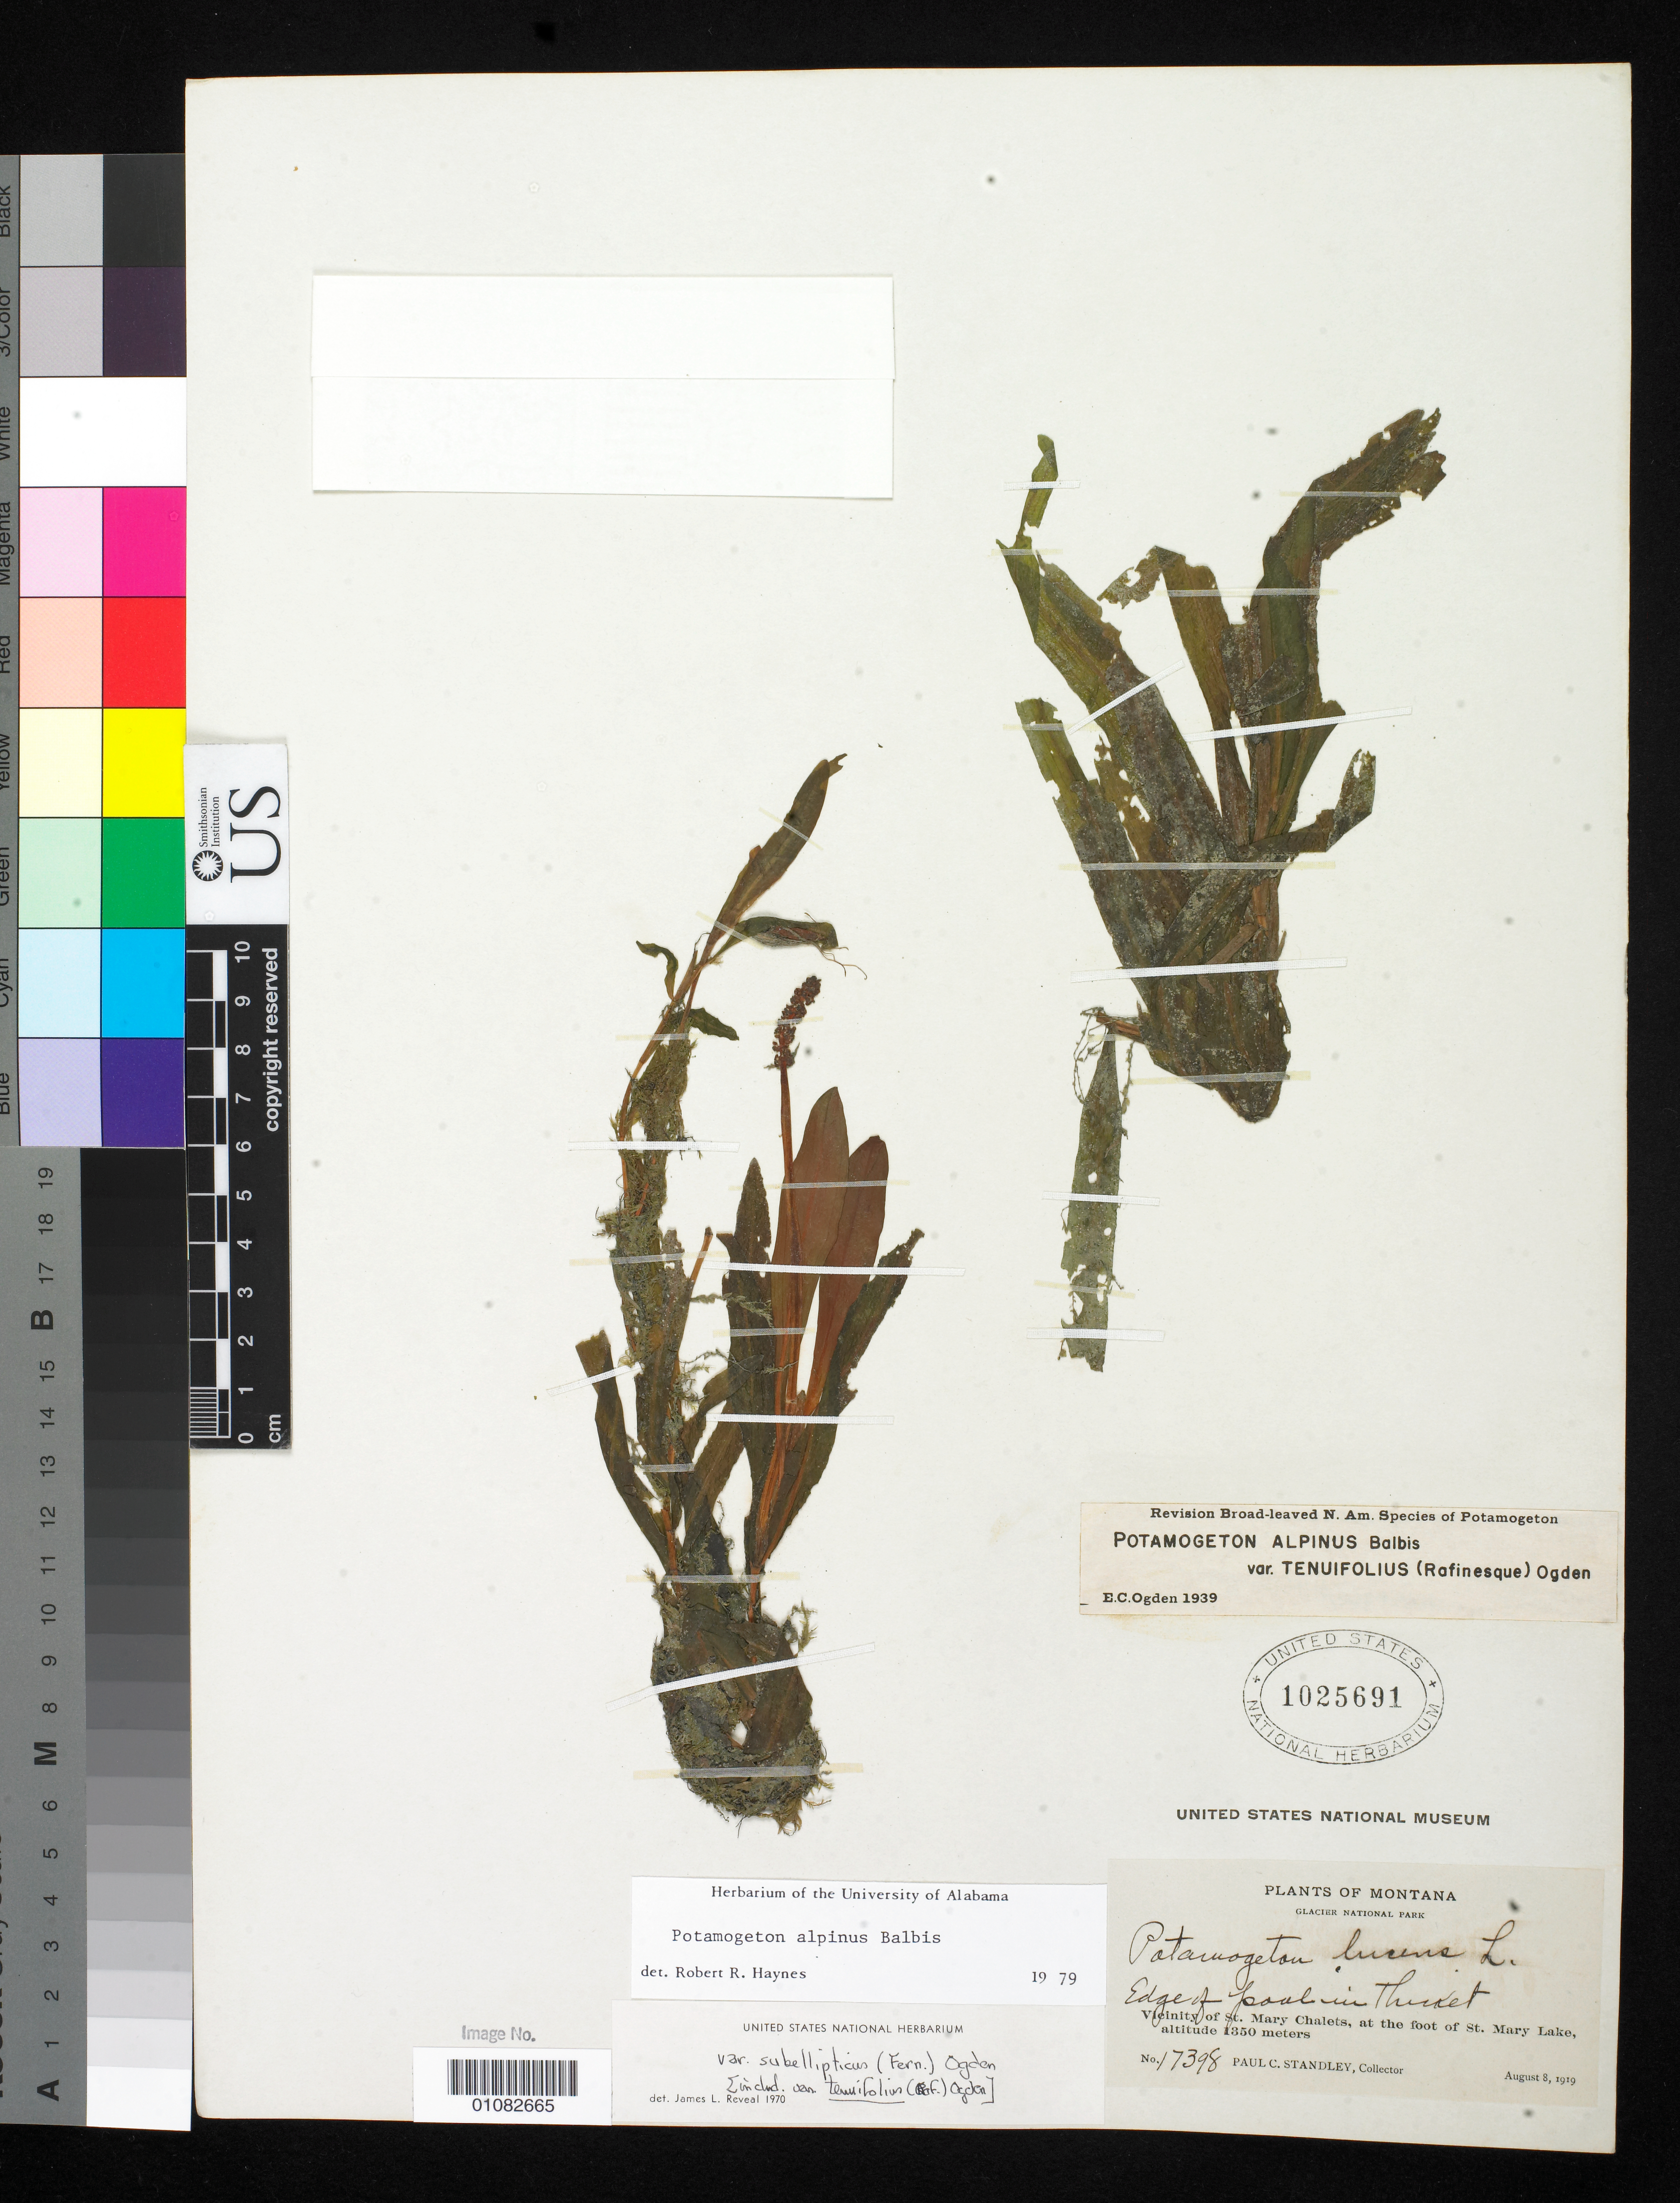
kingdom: Plantae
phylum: Tracheophyta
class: Liliopsida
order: Alismatales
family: Potamogetonaceae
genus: Potamogeton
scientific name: Potamogeton alpinus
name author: Balb.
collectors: P. C. Standley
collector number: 17398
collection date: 1919-08-08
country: United States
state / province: Montana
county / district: Glacier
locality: Glacier National Park; vicinity of St. Mary Chalets, at foot of St. Mary Lake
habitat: Edge of pool in thicket.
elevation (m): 1350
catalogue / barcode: US 1025691